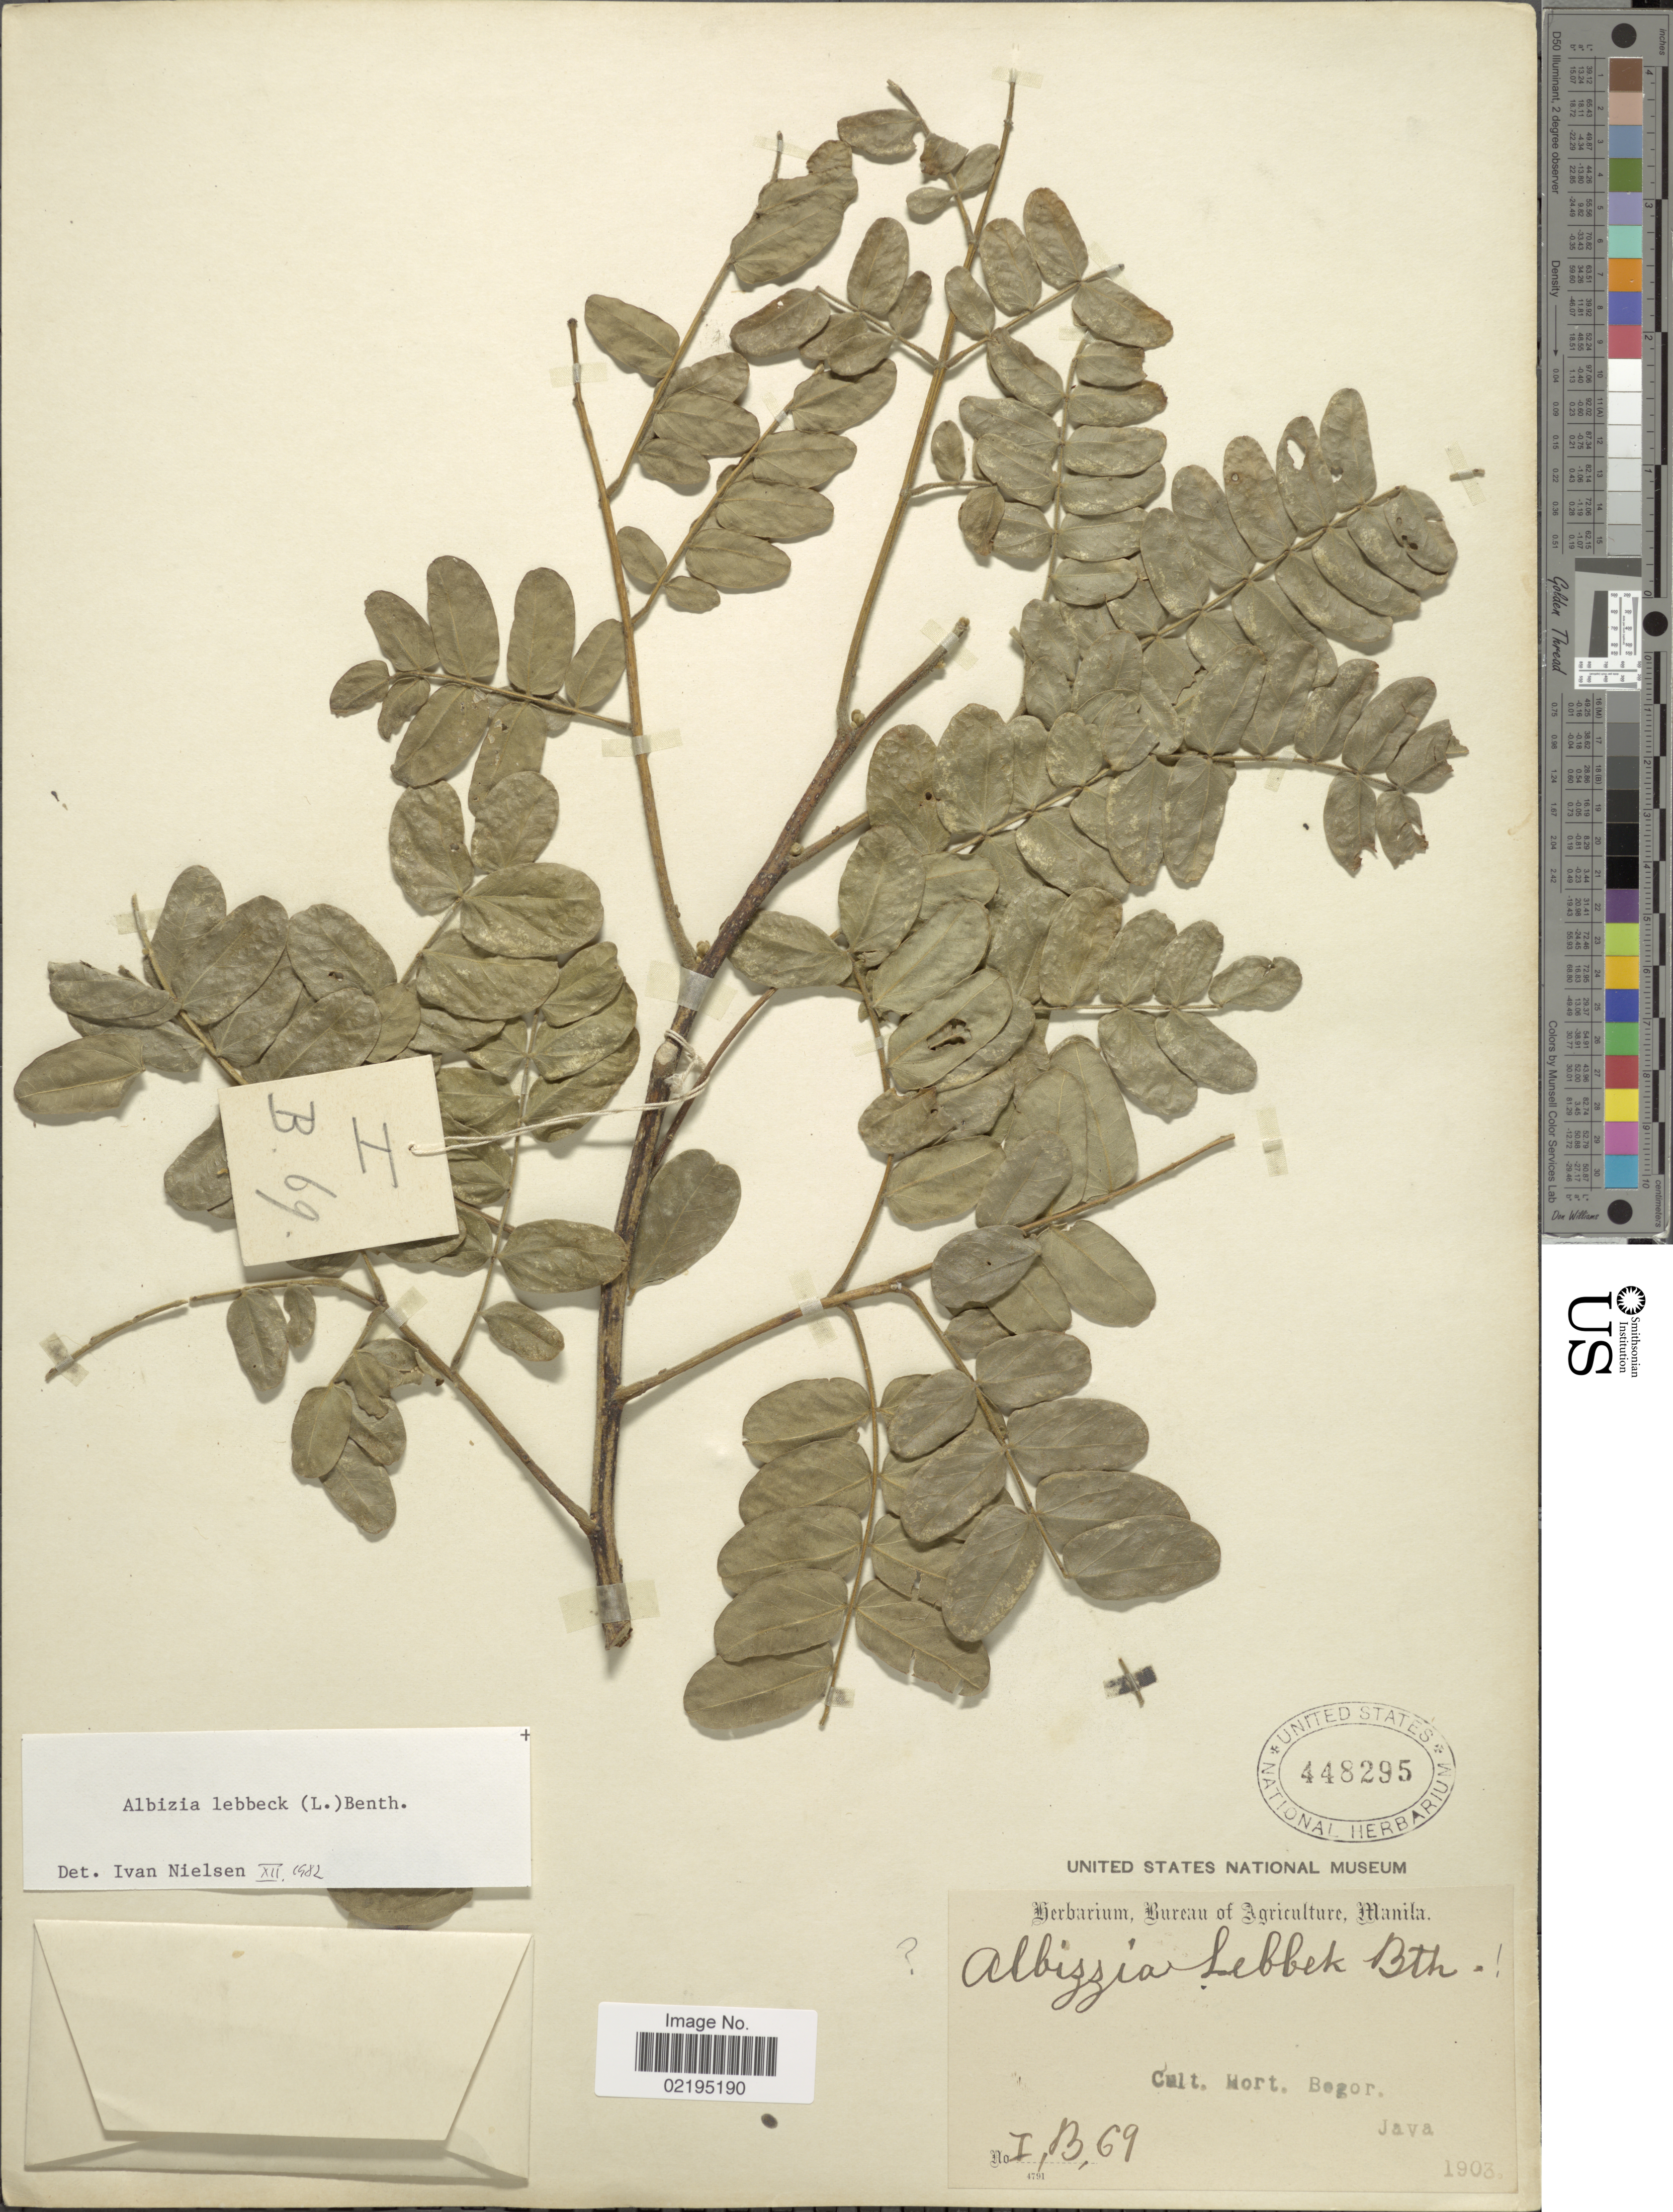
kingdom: Plantae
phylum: Tracheophyta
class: Magnoliopsida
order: Fabales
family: Fabaceae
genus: Albizia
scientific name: Albizia lebbeck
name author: (L.) Benth.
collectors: ex Herb. Bur. Agric. Manila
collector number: I, B, 69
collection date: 1903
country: Indonesia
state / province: Java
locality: Cult. Hort. Bogor.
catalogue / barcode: US 448295